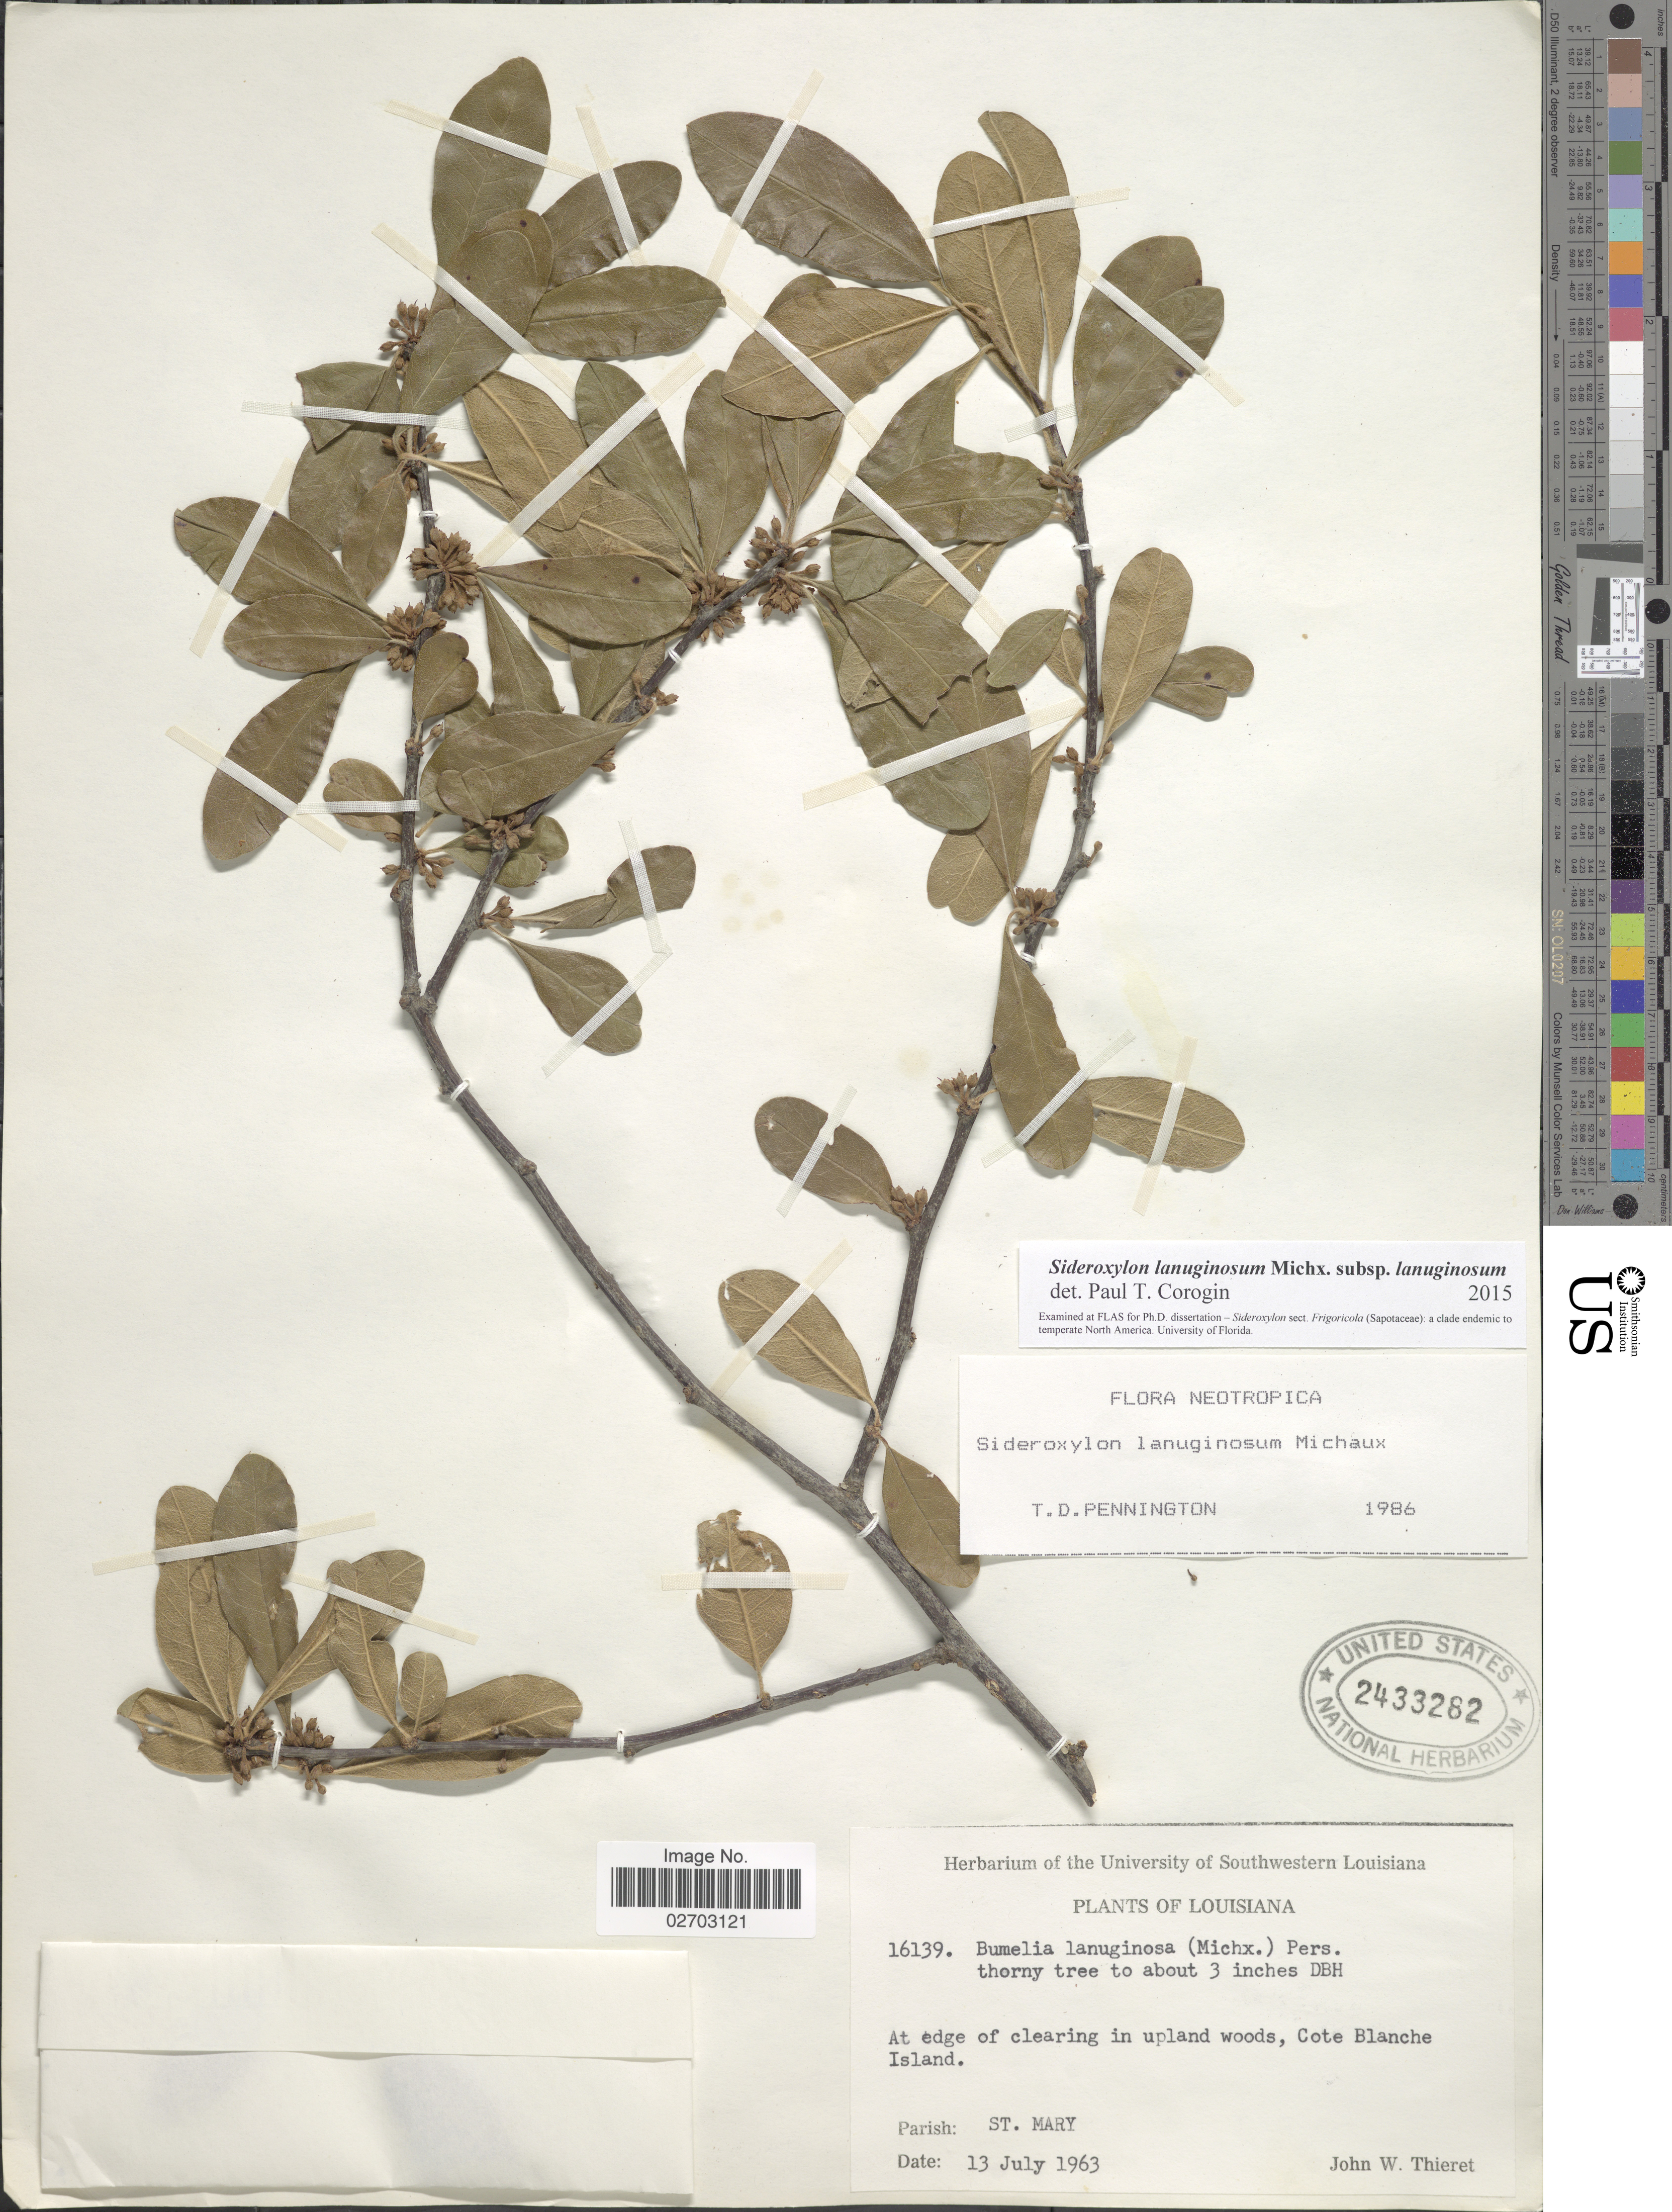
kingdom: Plantae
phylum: Tracheophyta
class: Magnoliopsida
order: Ericales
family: Sapotaceae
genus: Sideroxylon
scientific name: Sideroxylon lanuginosum subsp. lanuginosum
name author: Michx.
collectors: J. W. Thieret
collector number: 16139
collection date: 1963-07-13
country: United States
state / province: Louisiana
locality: At edge of clearing in upland woods, Cote Blanche Island, Parish: St. Mary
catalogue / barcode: US 2433282